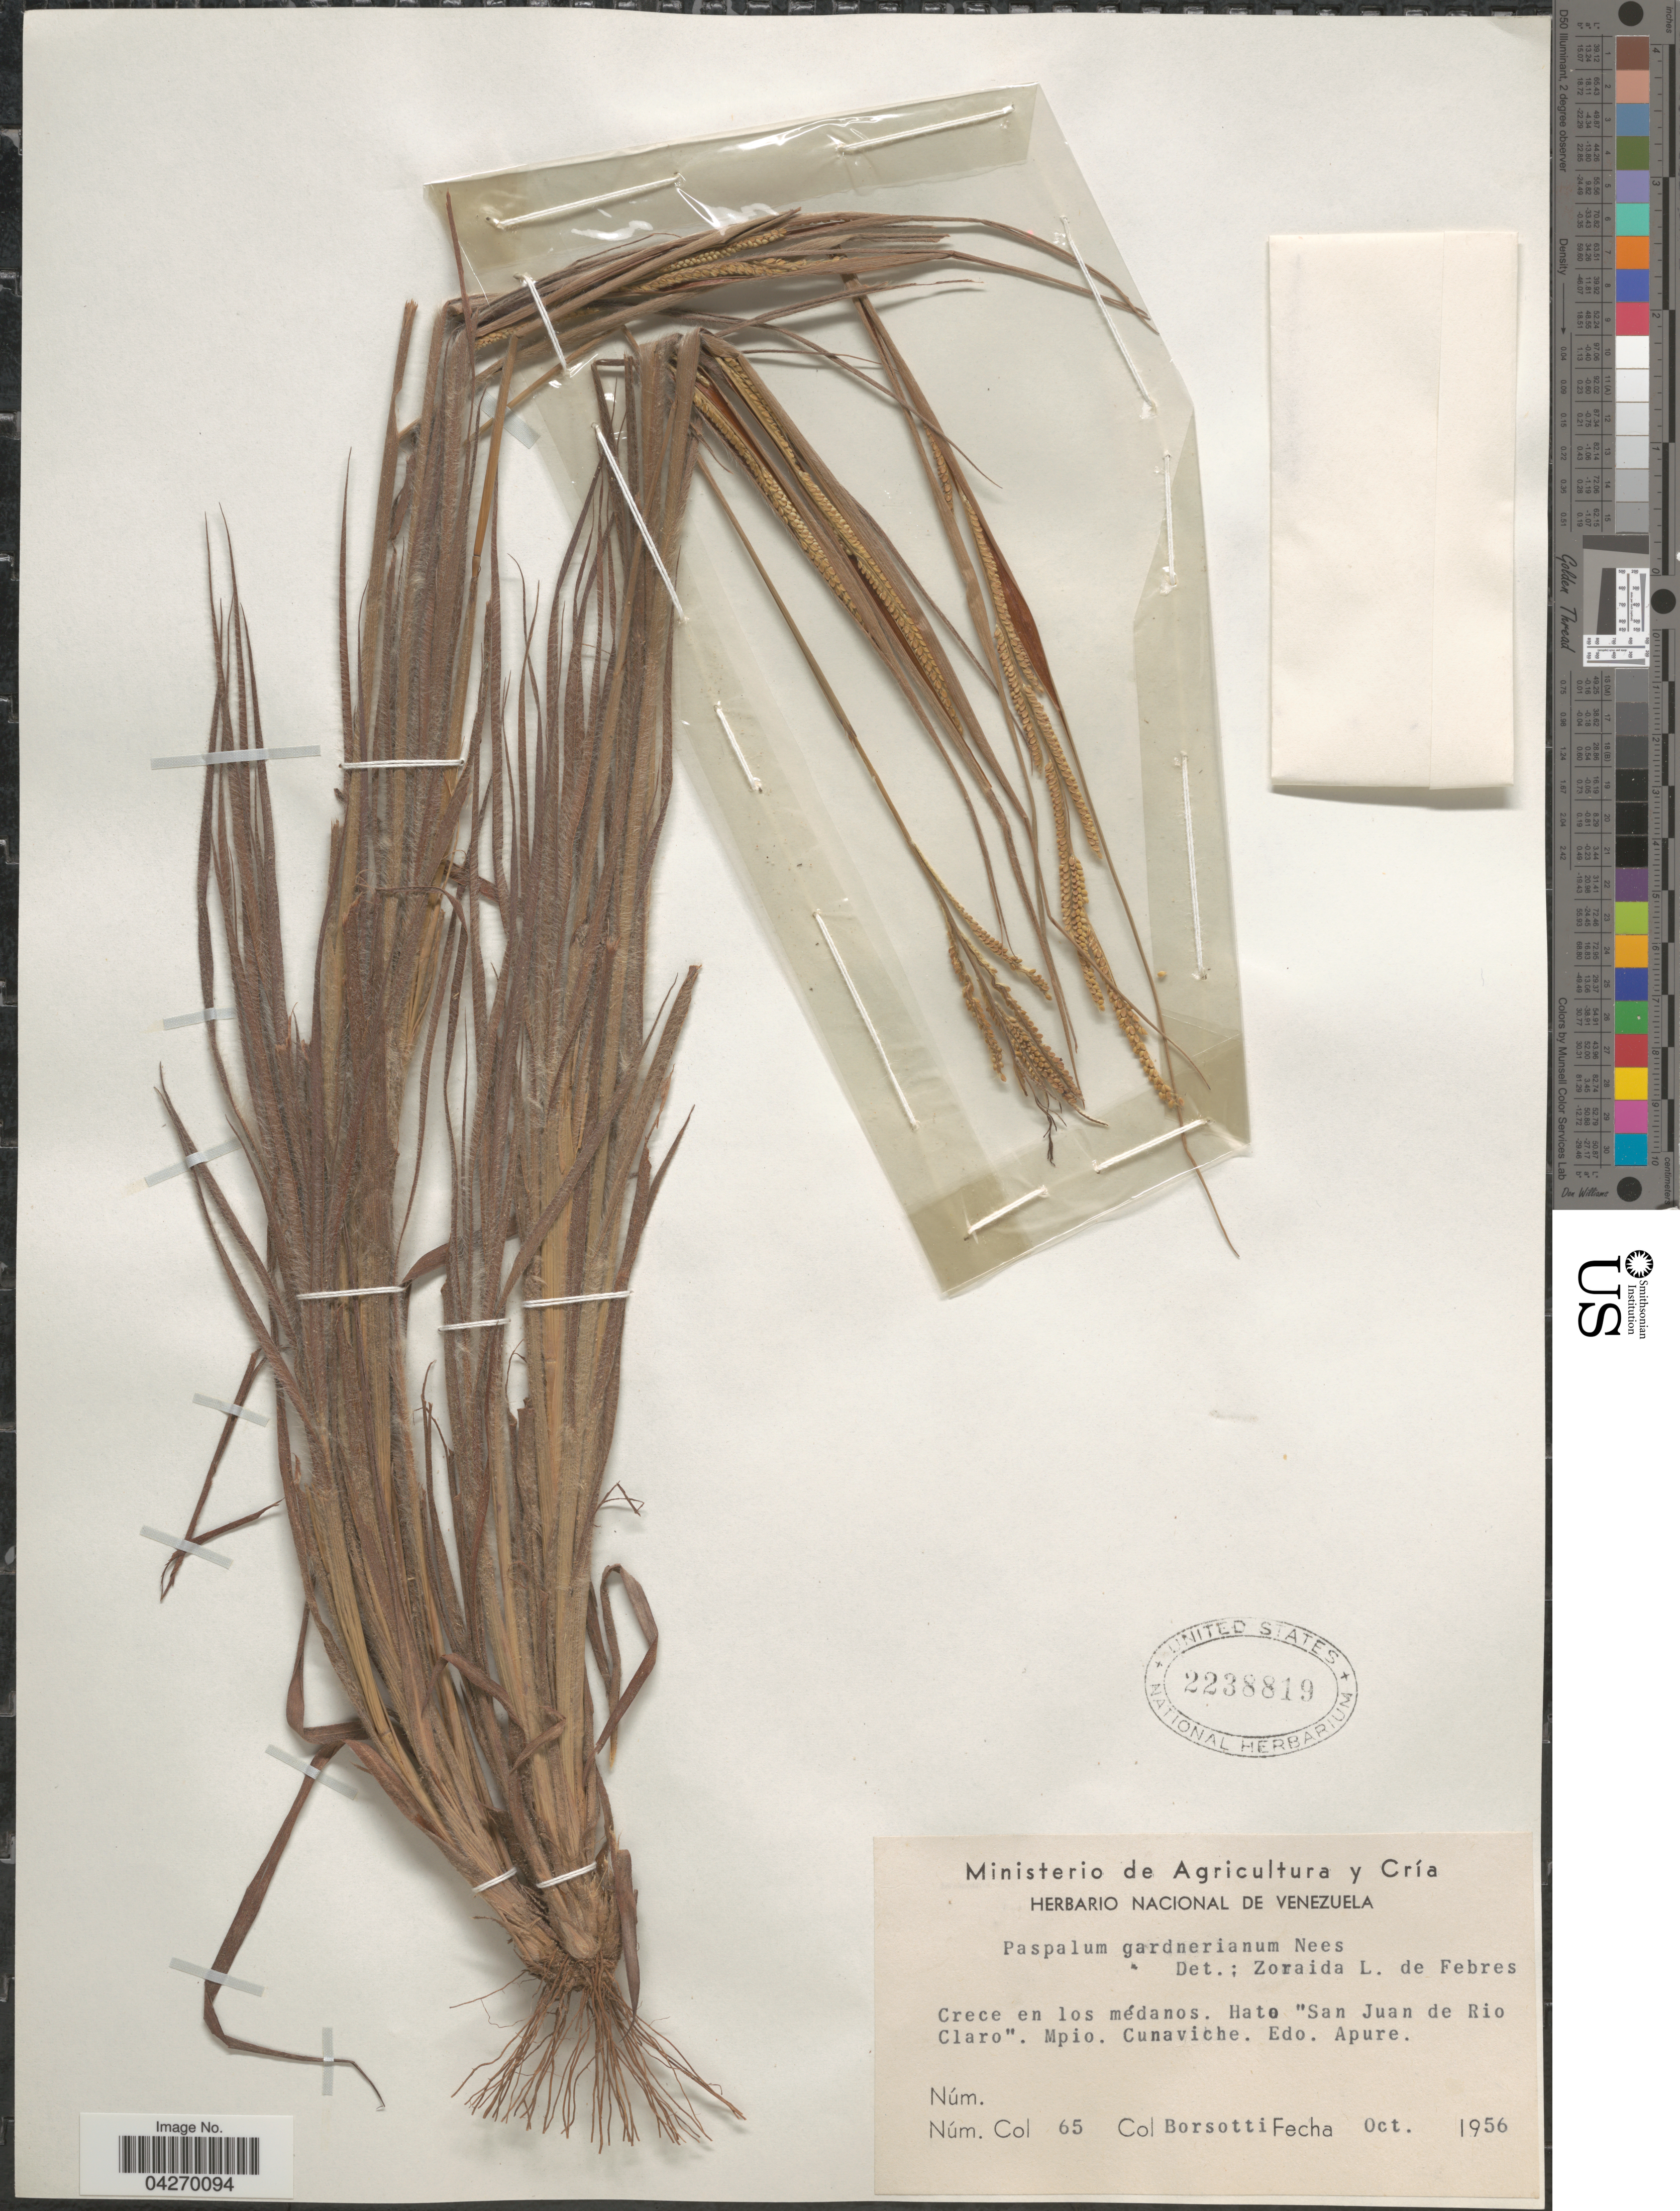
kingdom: Plantae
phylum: Tracheophyta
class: Liliopsida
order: Poales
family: Poaceae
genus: Paspalum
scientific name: Paspalum gardnerianum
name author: Nees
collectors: Borsotti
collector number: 65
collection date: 1956-10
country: Venezuela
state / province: Apure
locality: Crece en los médanos. Hato "San Juan de Rio Claro". Mpio. Cunaviche.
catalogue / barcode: US 2238819